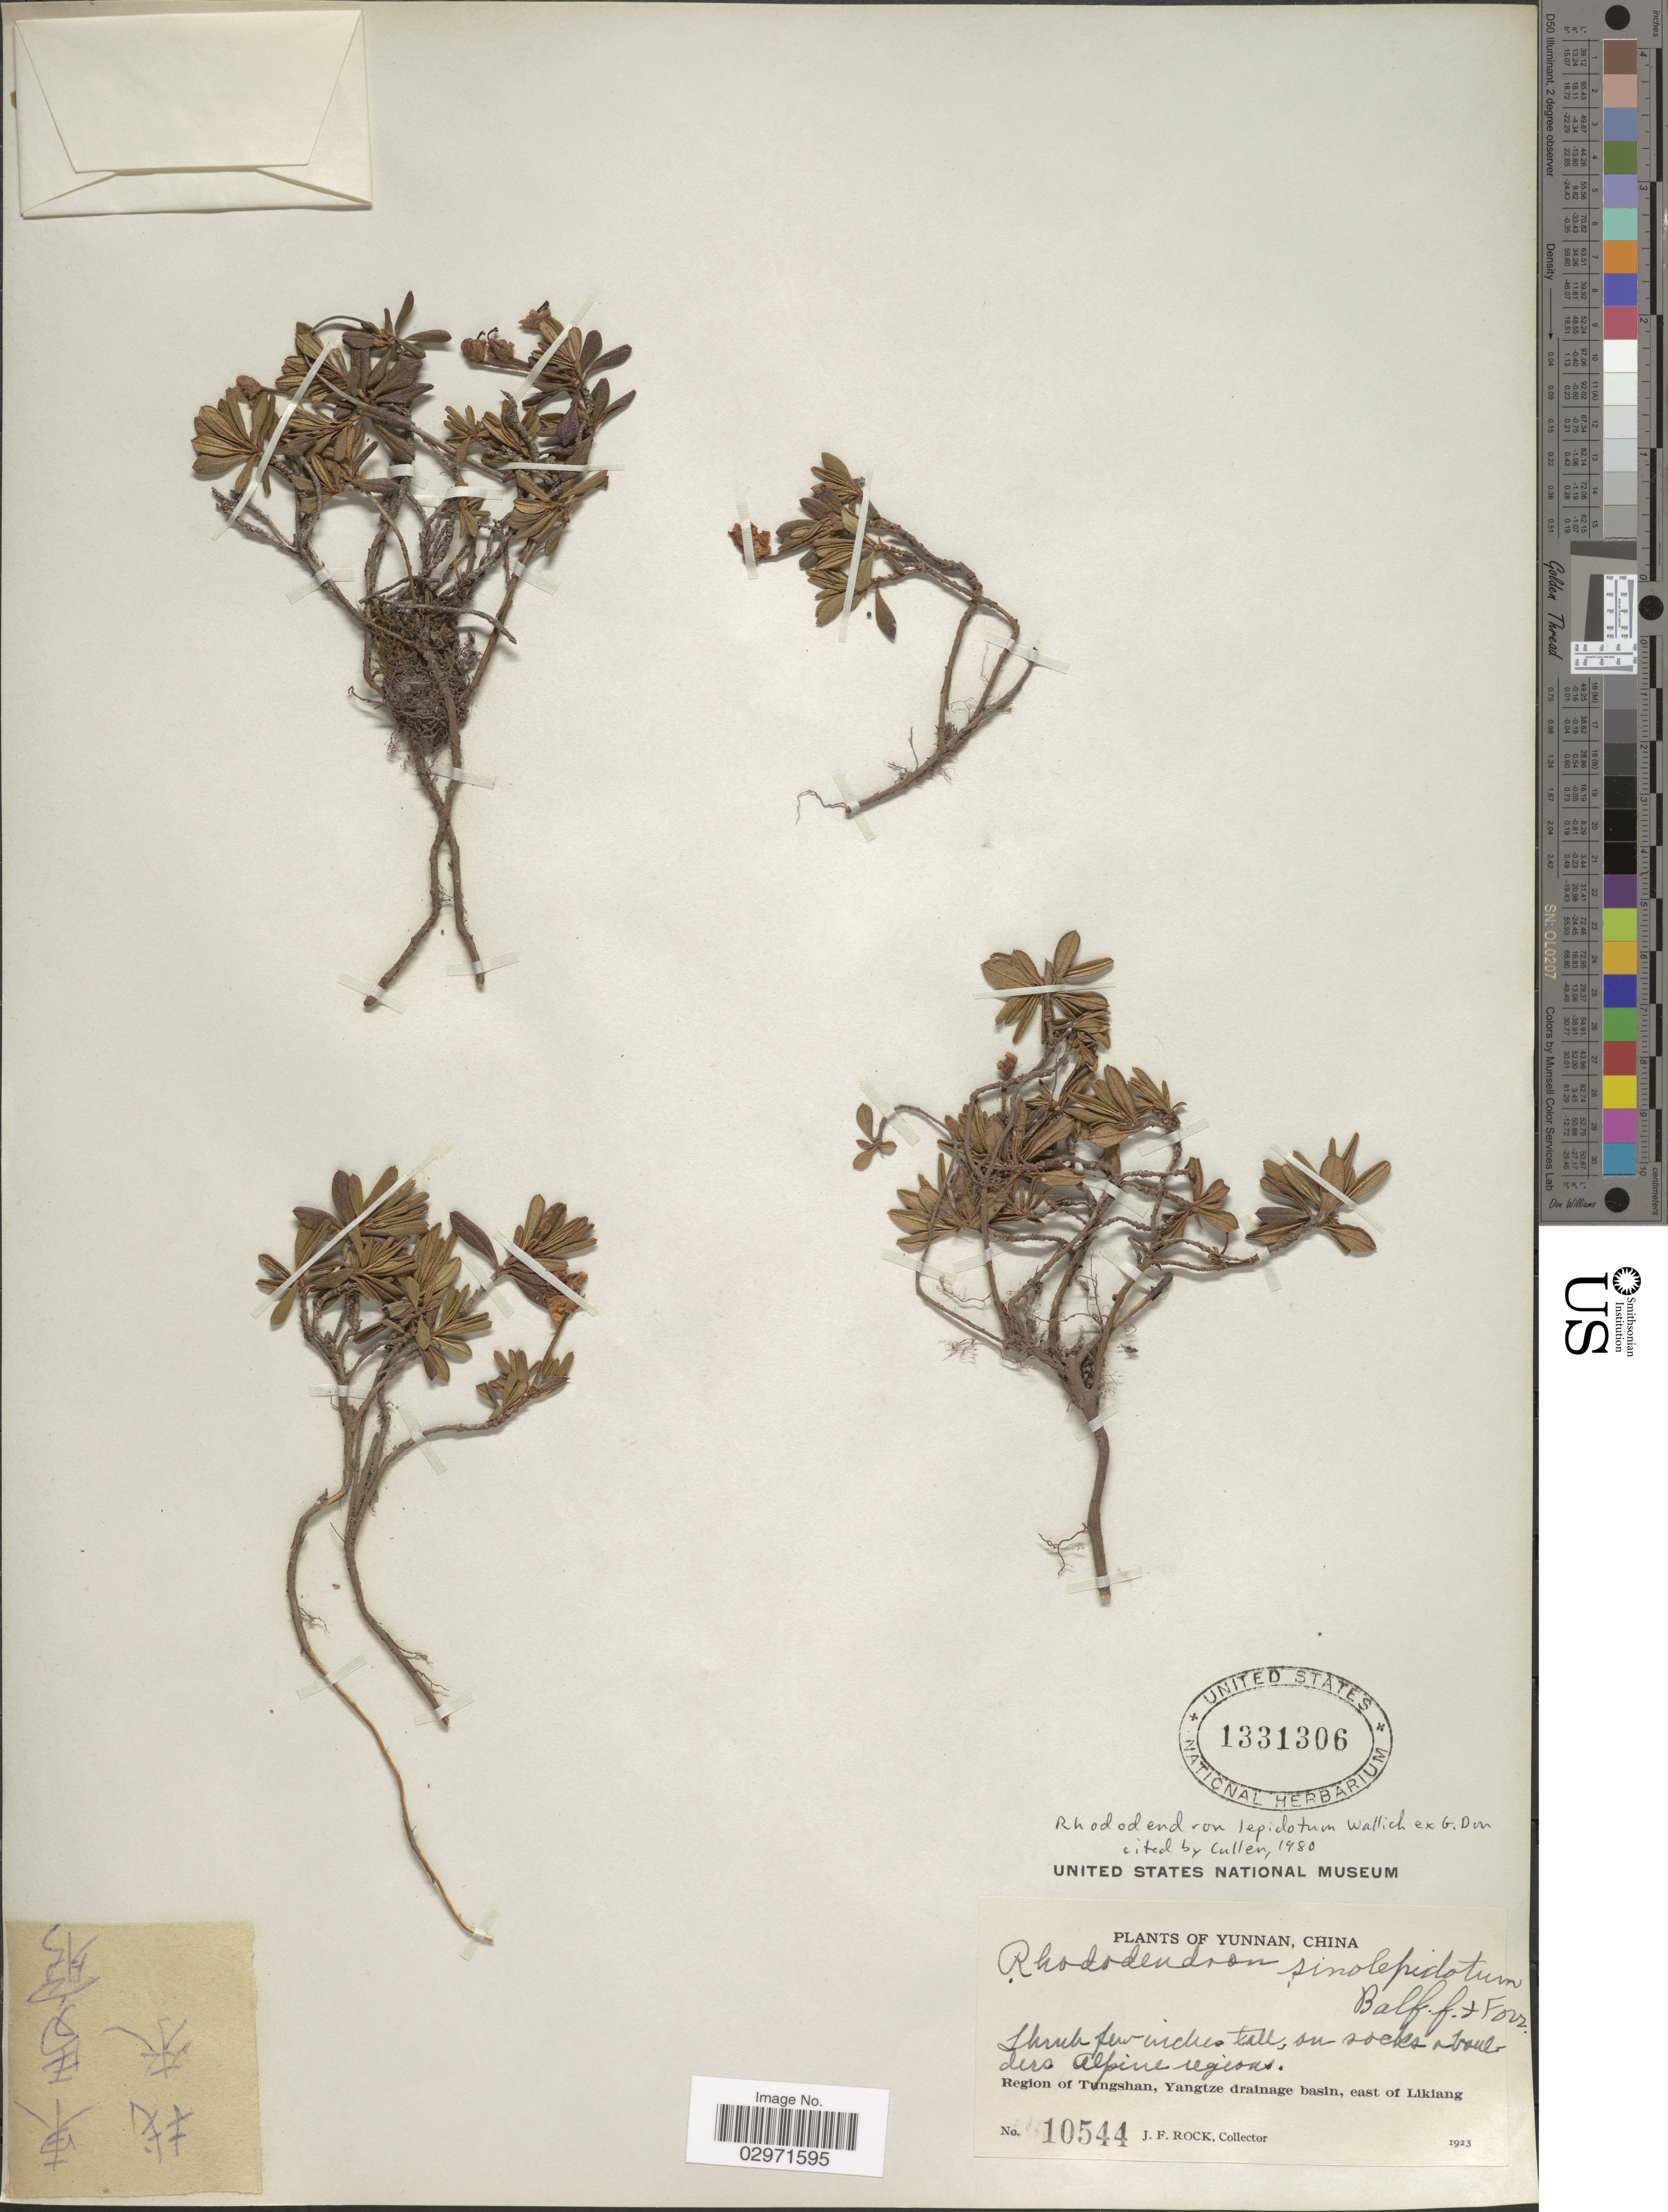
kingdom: Plantae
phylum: Tracheophyta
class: Magnoliopsida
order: Ericales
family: Ericaceae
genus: Rhododendron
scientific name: Rhododendron lepidotum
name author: Wall. ex G. Don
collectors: J. Rock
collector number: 10544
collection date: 1923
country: China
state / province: Yunnan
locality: Alpine regions. Region of Tungshan, Yangtze drainage basin, east of Likiang.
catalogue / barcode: US 1331306